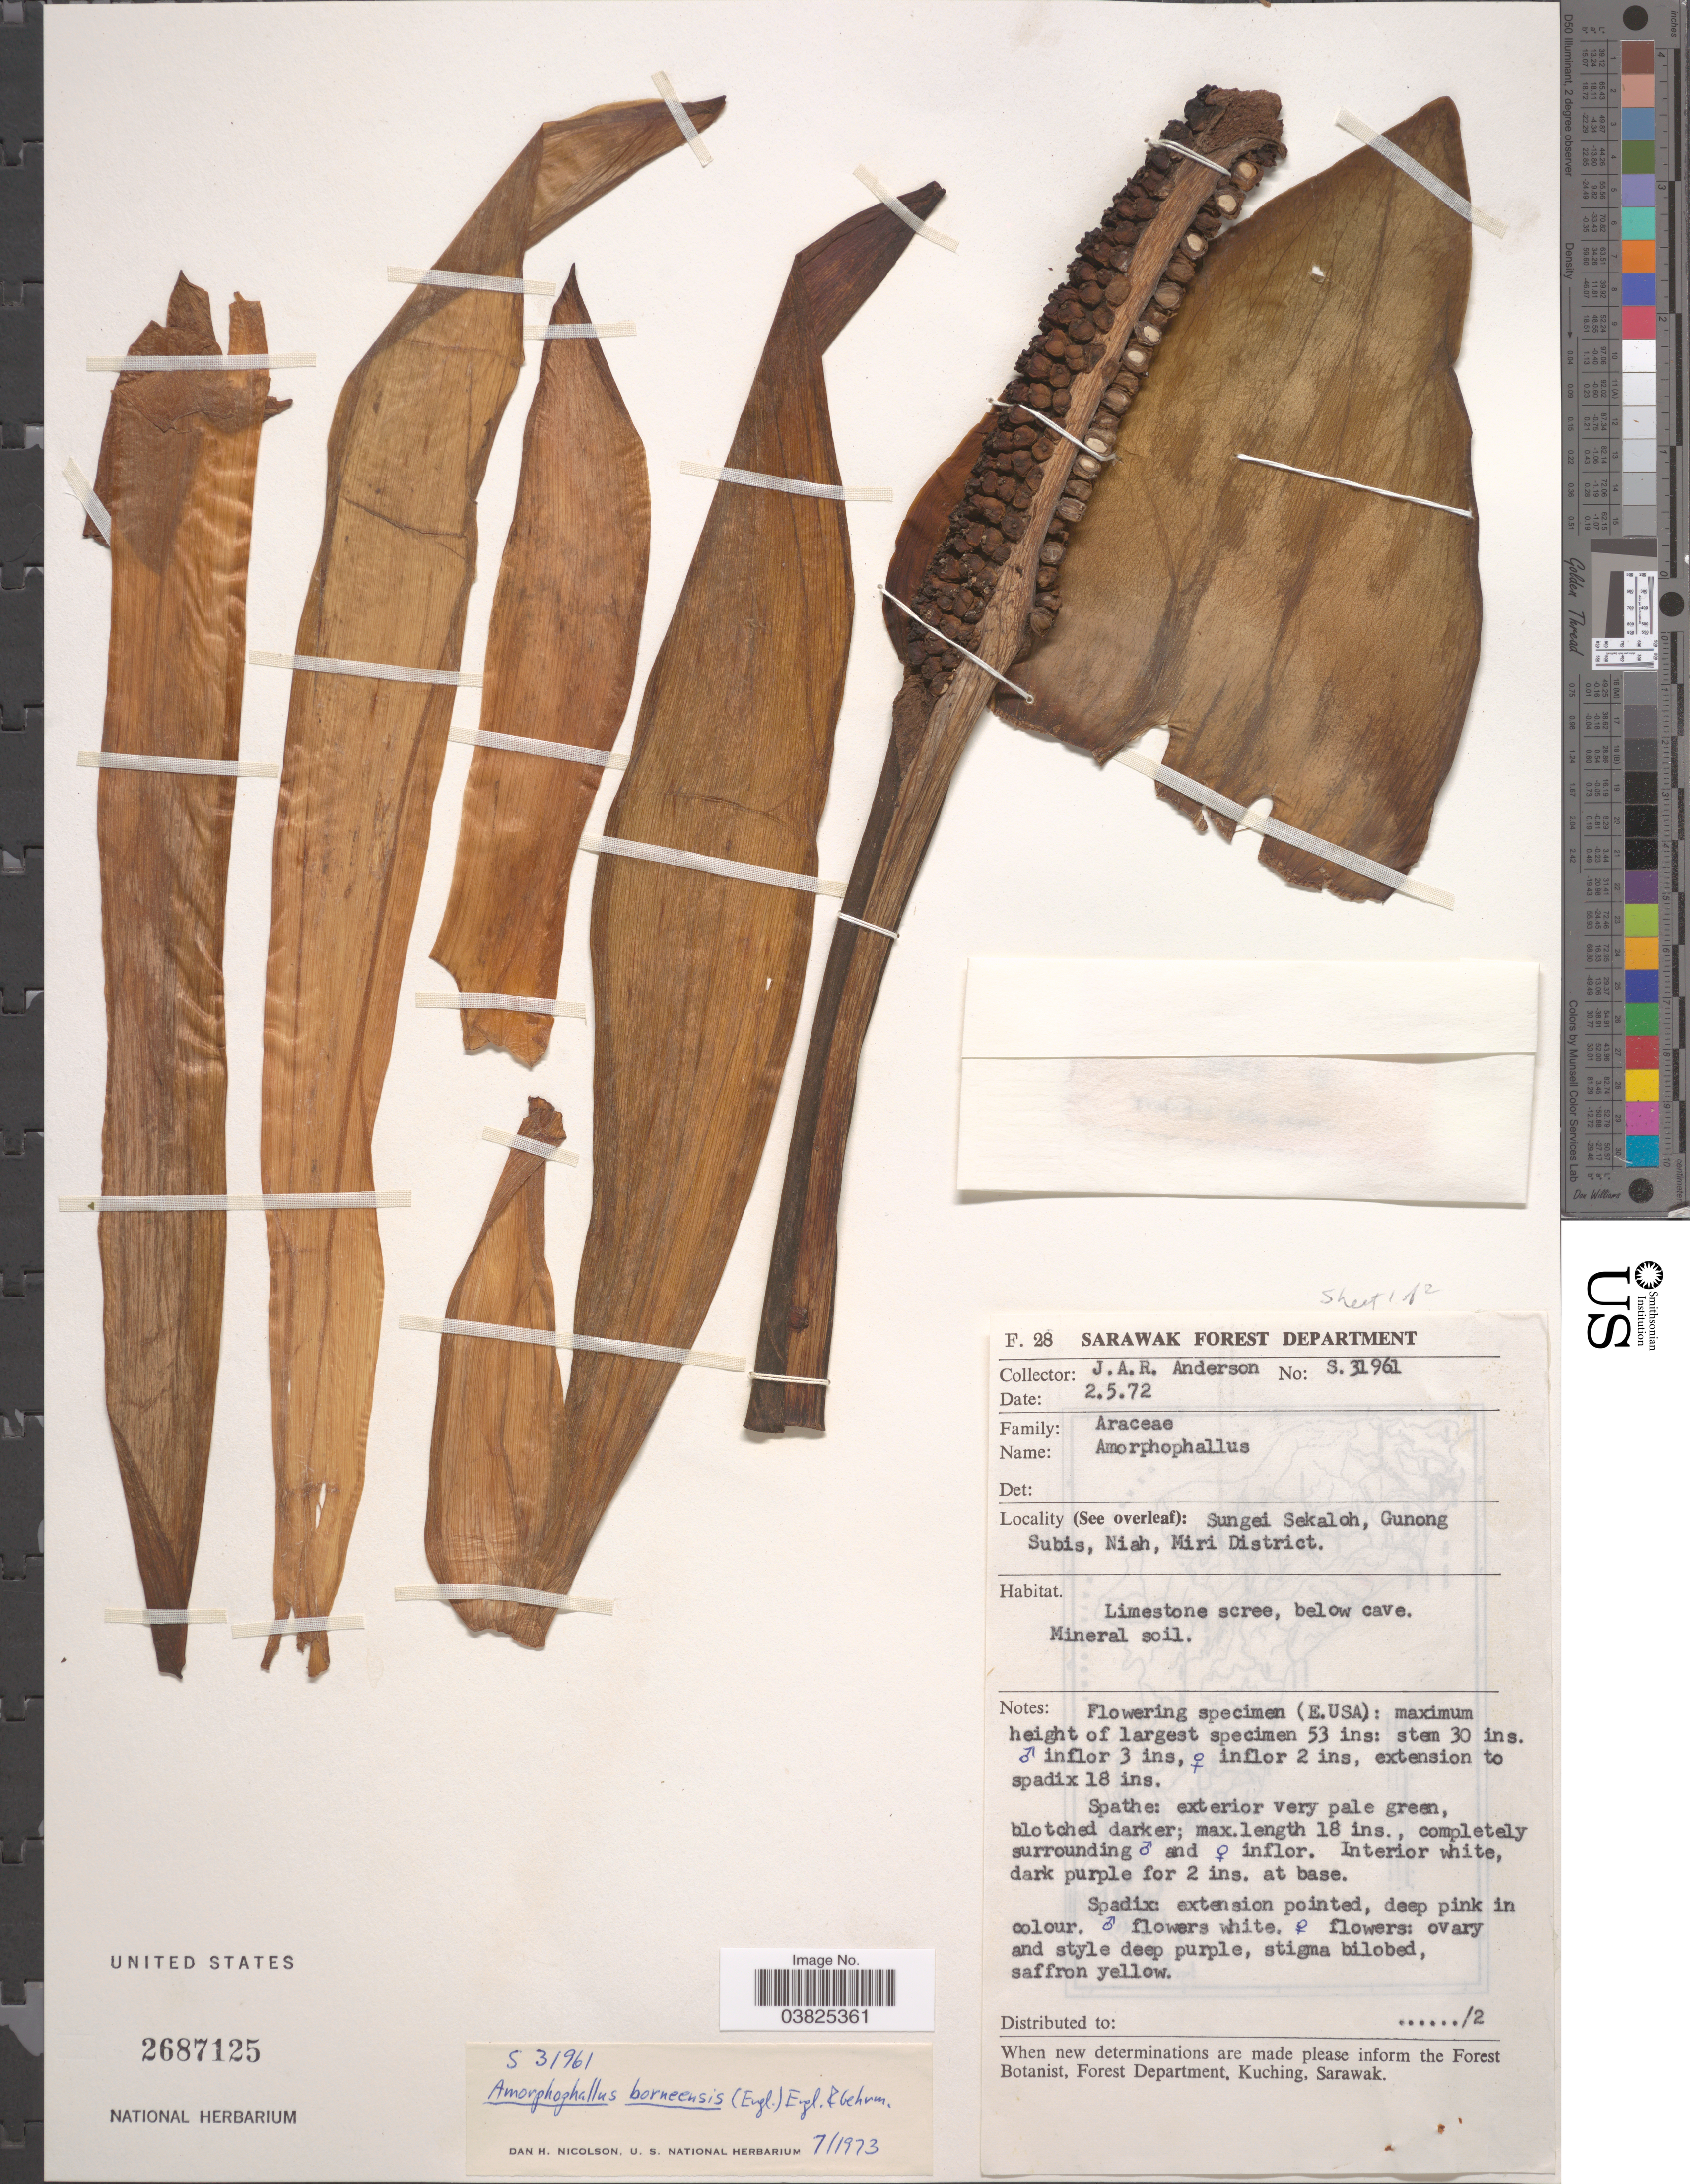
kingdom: Plantae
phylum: Tracheophyta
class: Liliopsida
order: Alismatales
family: Araceae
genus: Amorphophallus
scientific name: Amorphophallus borneensis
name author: (Engl.) Engl. & Gehrm.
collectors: J. A. R. Anderson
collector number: S 31961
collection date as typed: Transcribed d/m/y: 2/5/72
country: Malaysia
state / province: Sarawak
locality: Sungei Sekaloh, Gunong Subis, Niah, Miri District.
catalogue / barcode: US 2687125